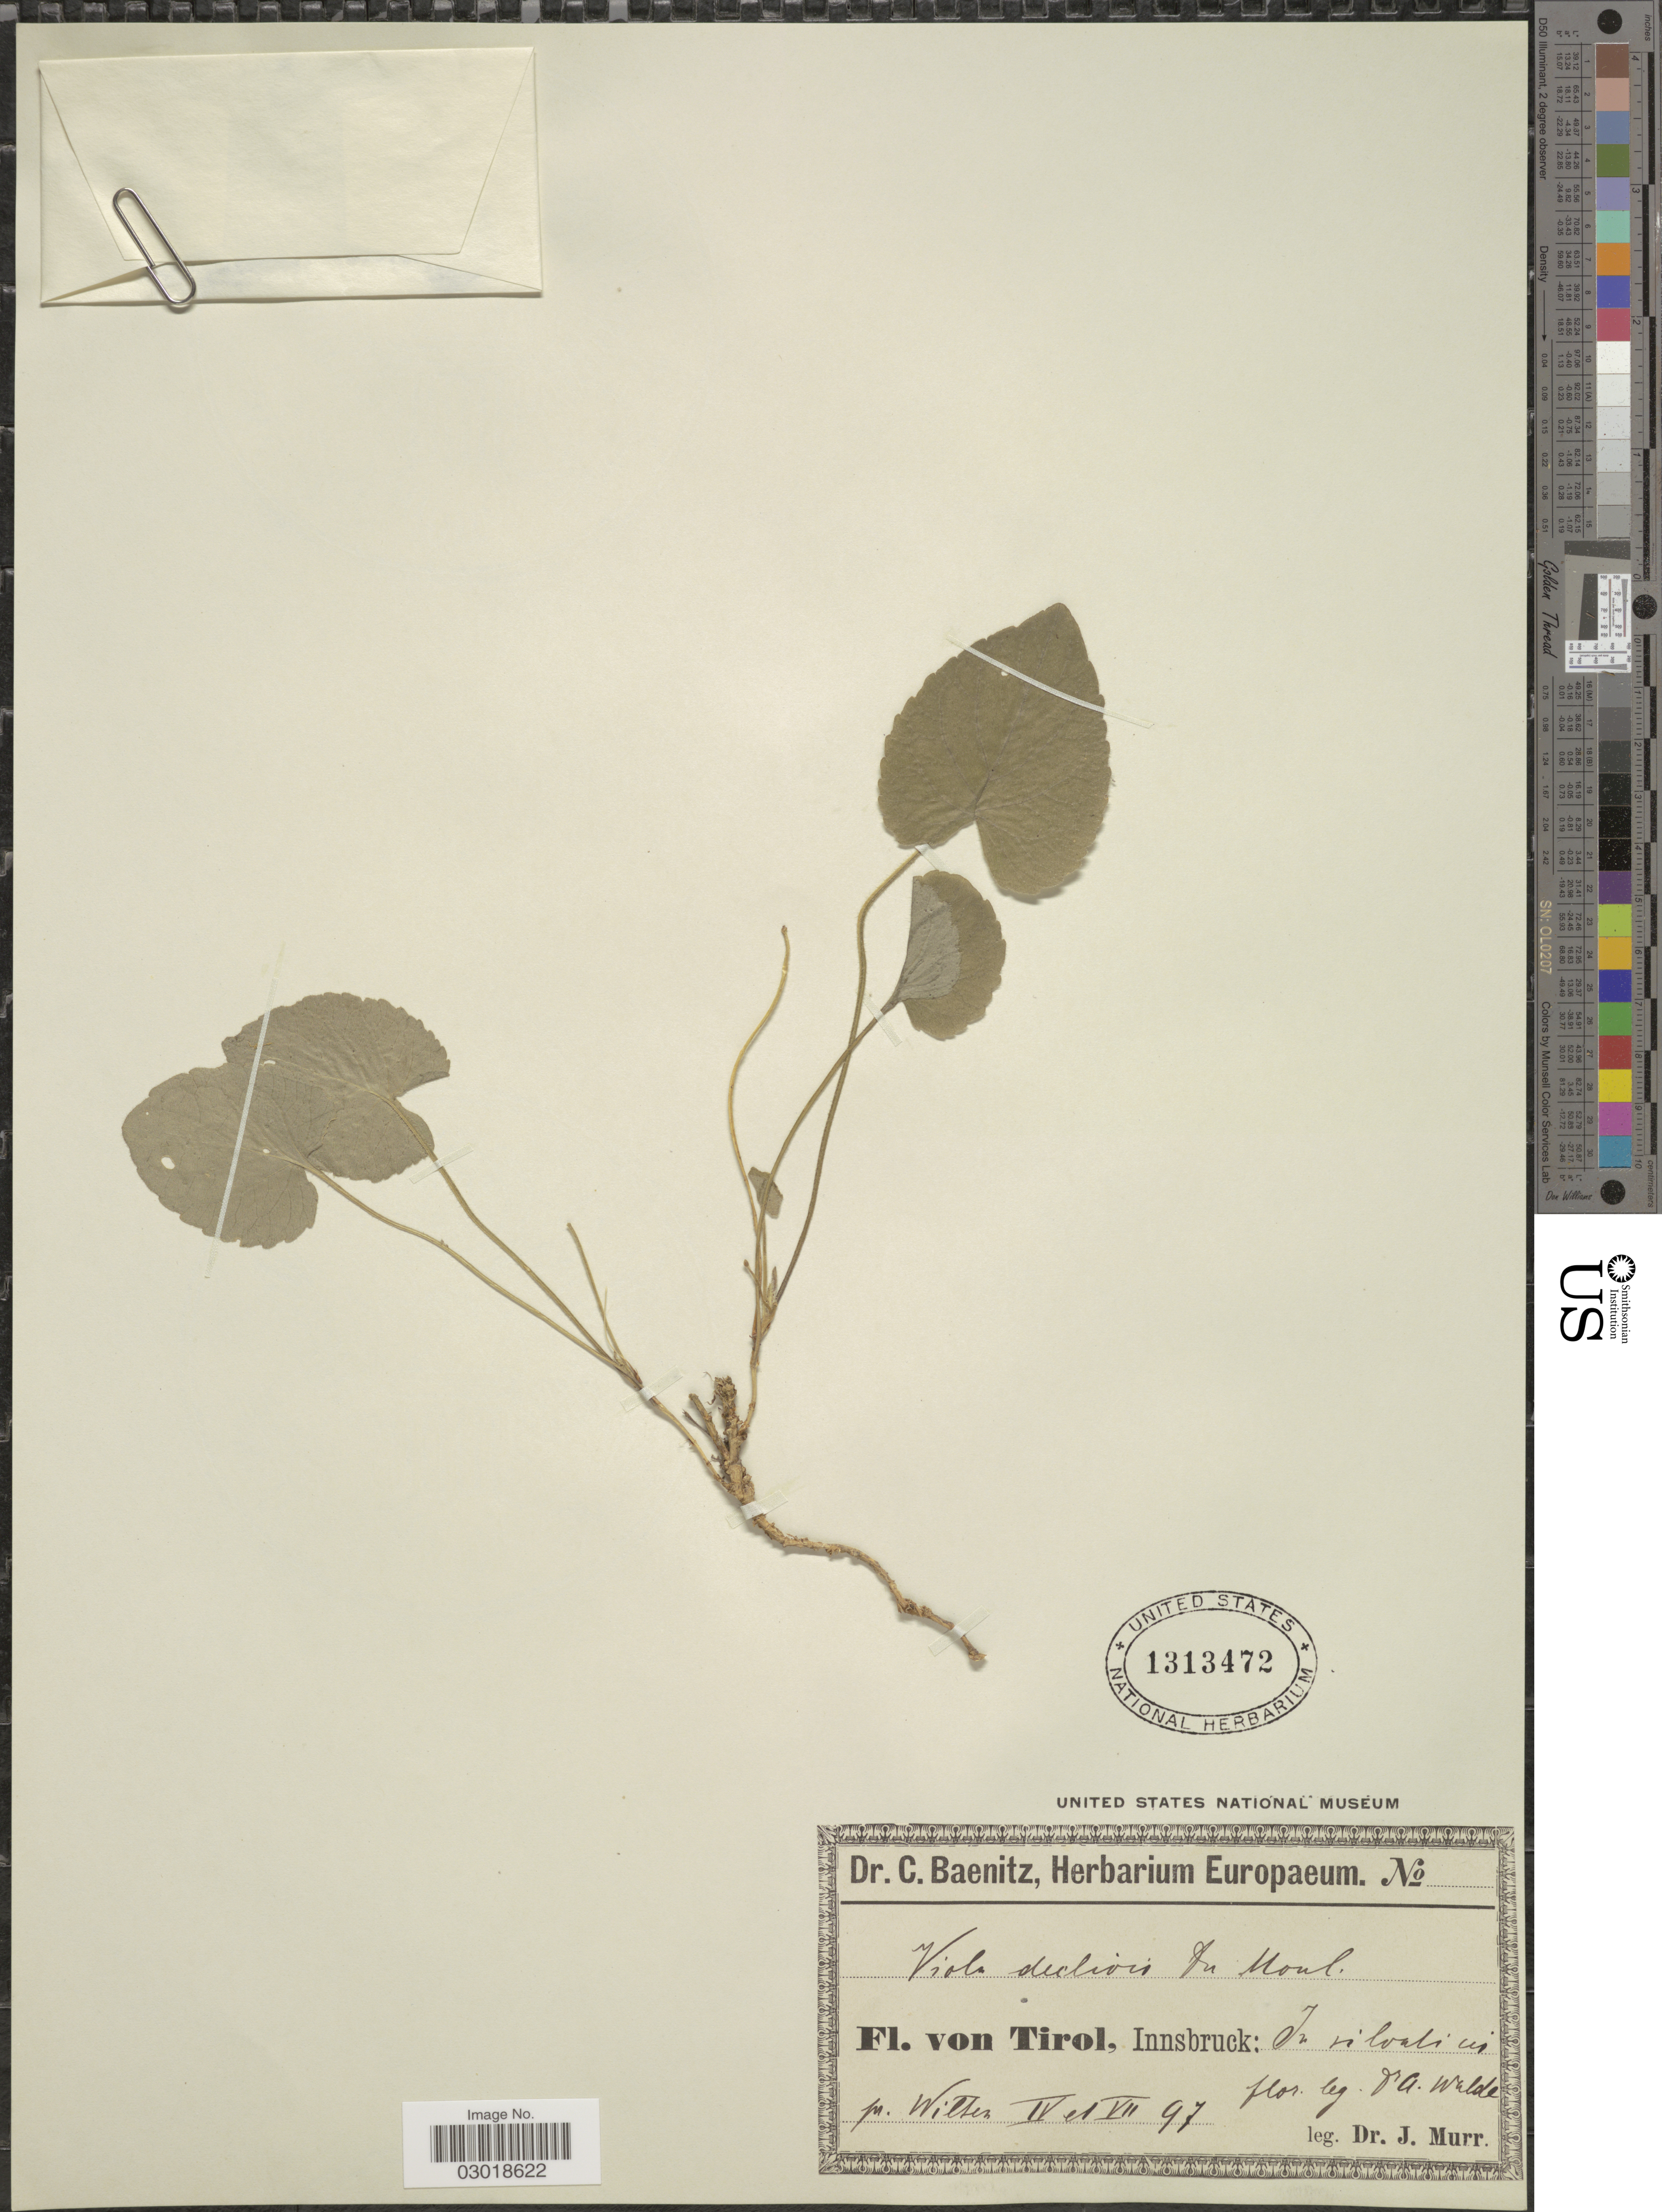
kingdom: Plantae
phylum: Tracheophyta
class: Magnoliopsida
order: Malpighiales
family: Violaceae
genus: Viola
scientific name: Viola decliva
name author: Du Moulin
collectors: A. Walde & J. Murr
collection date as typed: Transcribed d/m/y: /4/97 to /7/97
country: Austria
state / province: Tirol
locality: Innsbruck: In silvali cei. [interpreted]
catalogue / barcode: US 1313472